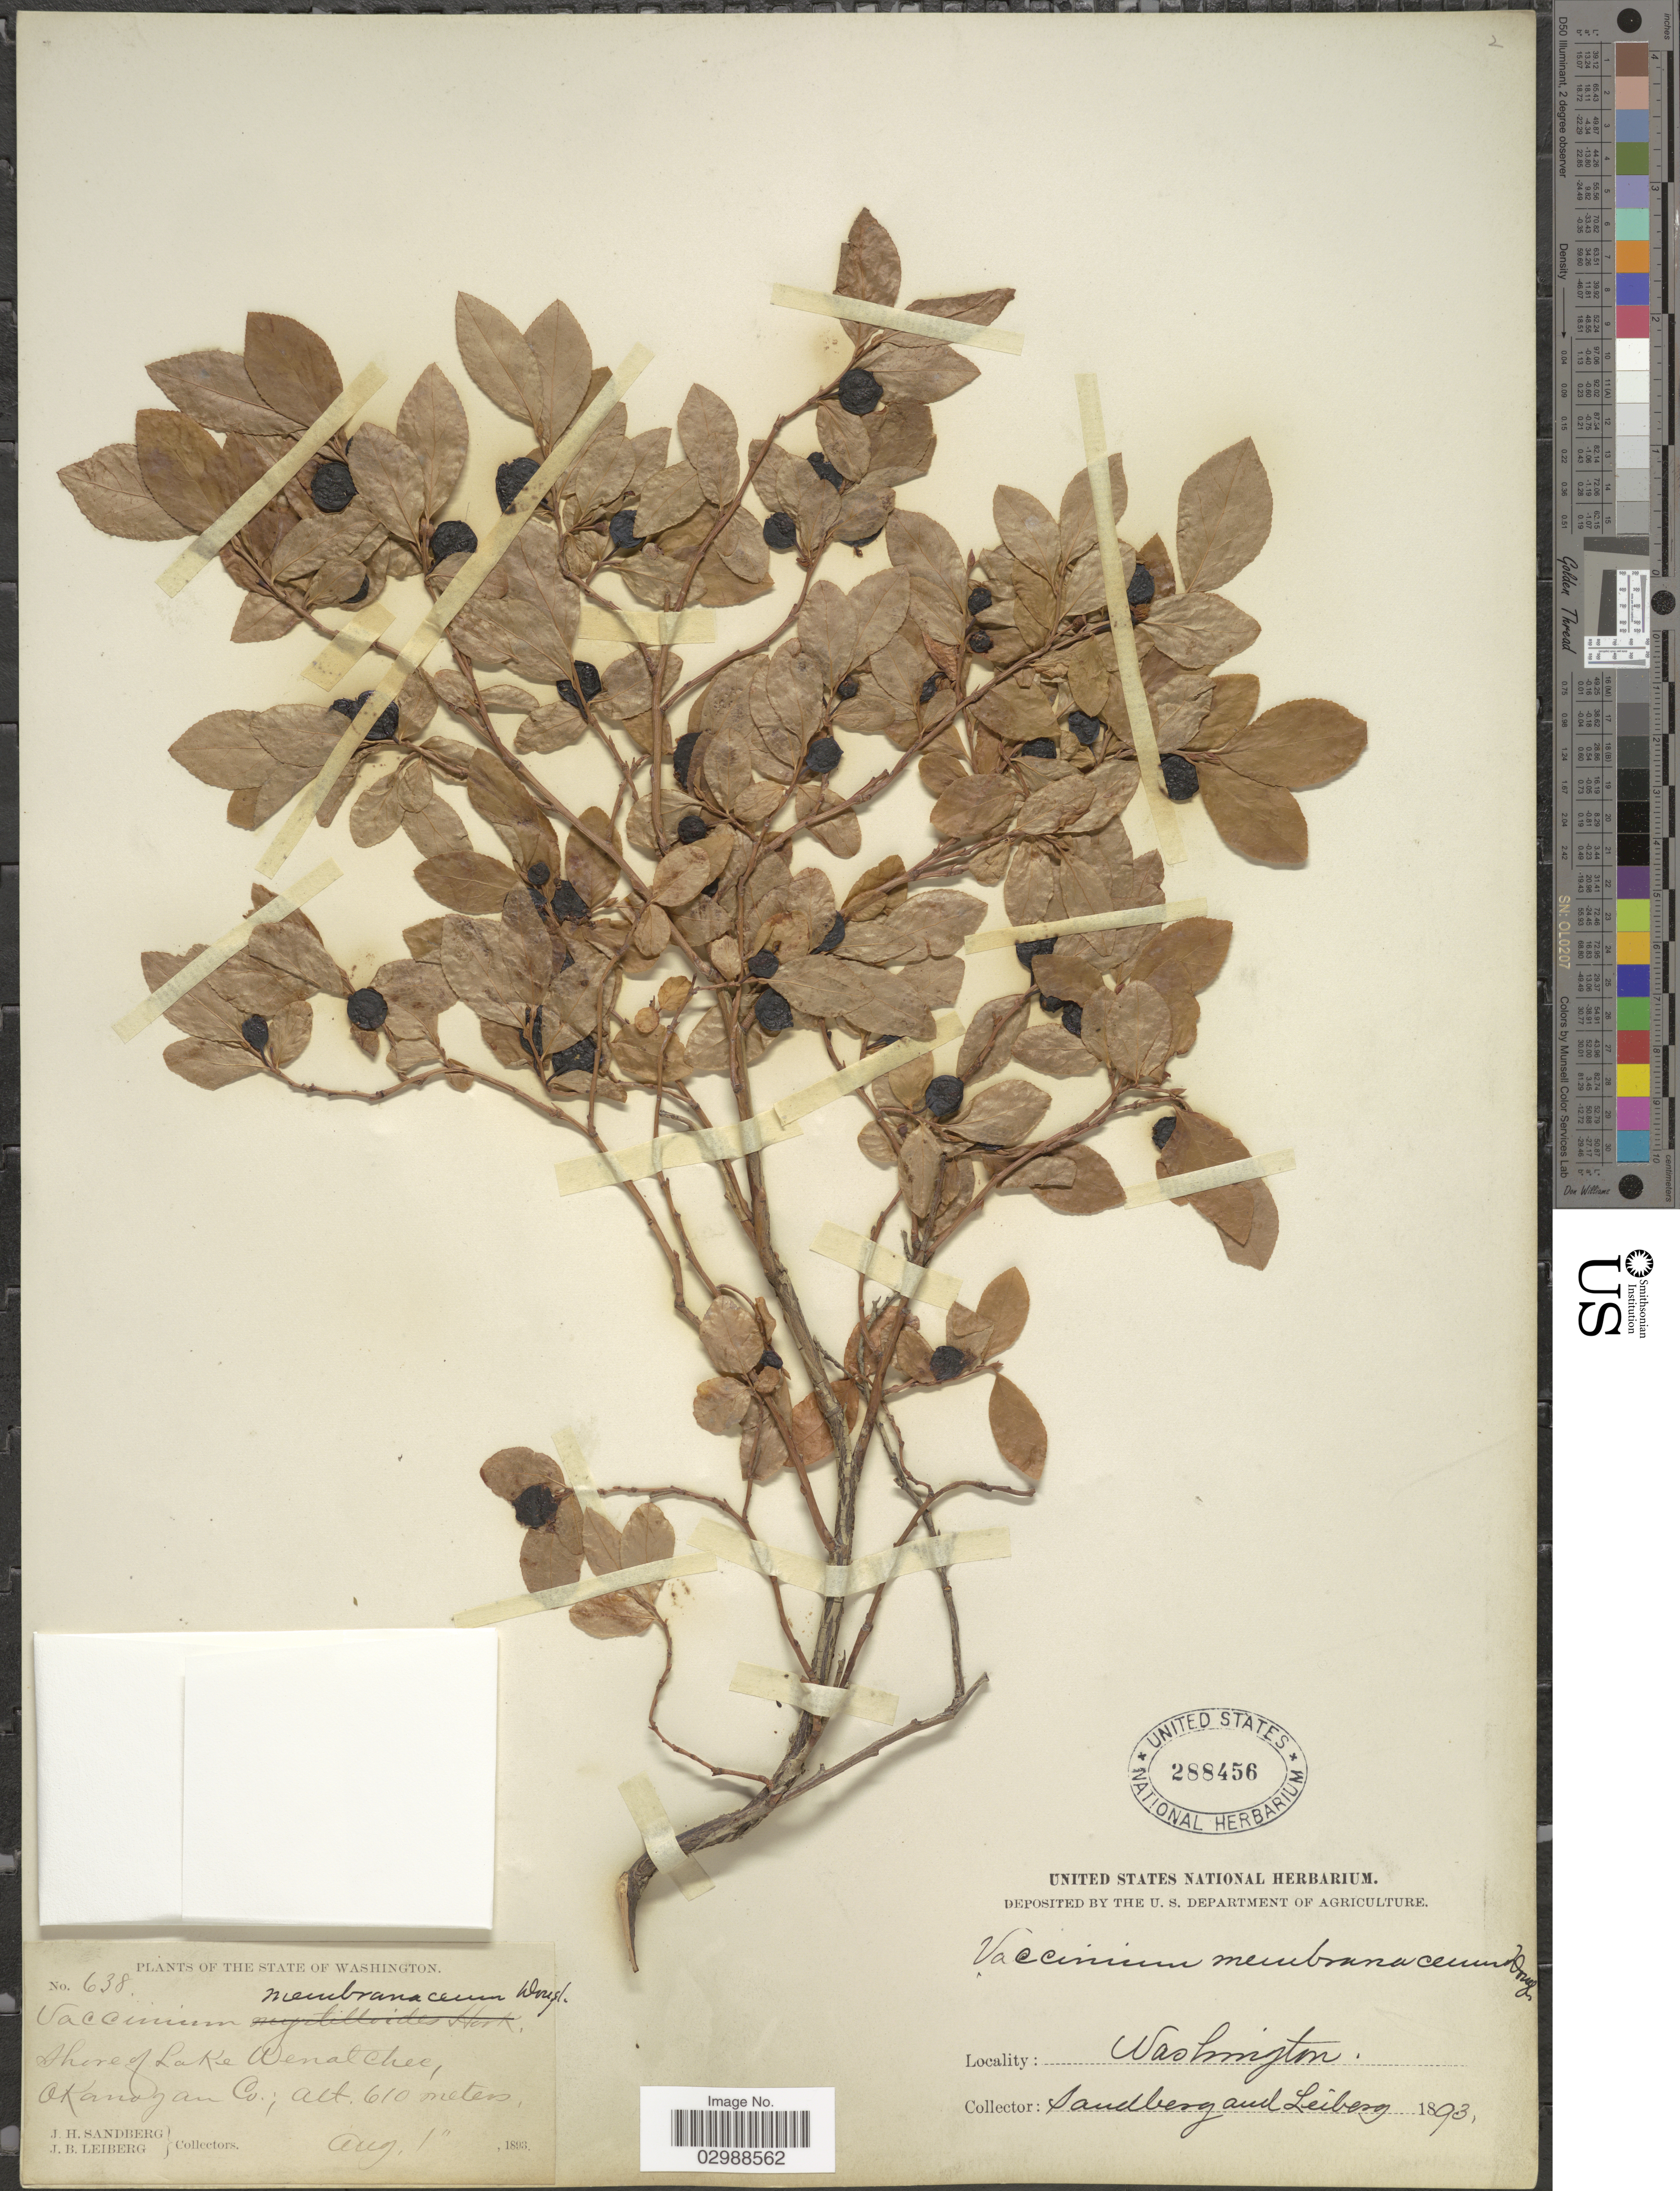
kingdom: Plantae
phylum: Tracheophyta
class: Magnoliopsida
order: Ericales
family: Ericaceae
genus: Vaccinium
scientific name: Vaccinium membranaceum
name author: Douglas ex Torr.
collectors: J. H. Sandberg & J. B. Leiberg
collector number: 638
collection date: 1893-08-01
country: United States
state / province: Washington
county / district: Okanogan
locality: Shore of Lake Wenatchee, Akanogan Co.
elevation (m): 610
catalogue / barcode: US 288456